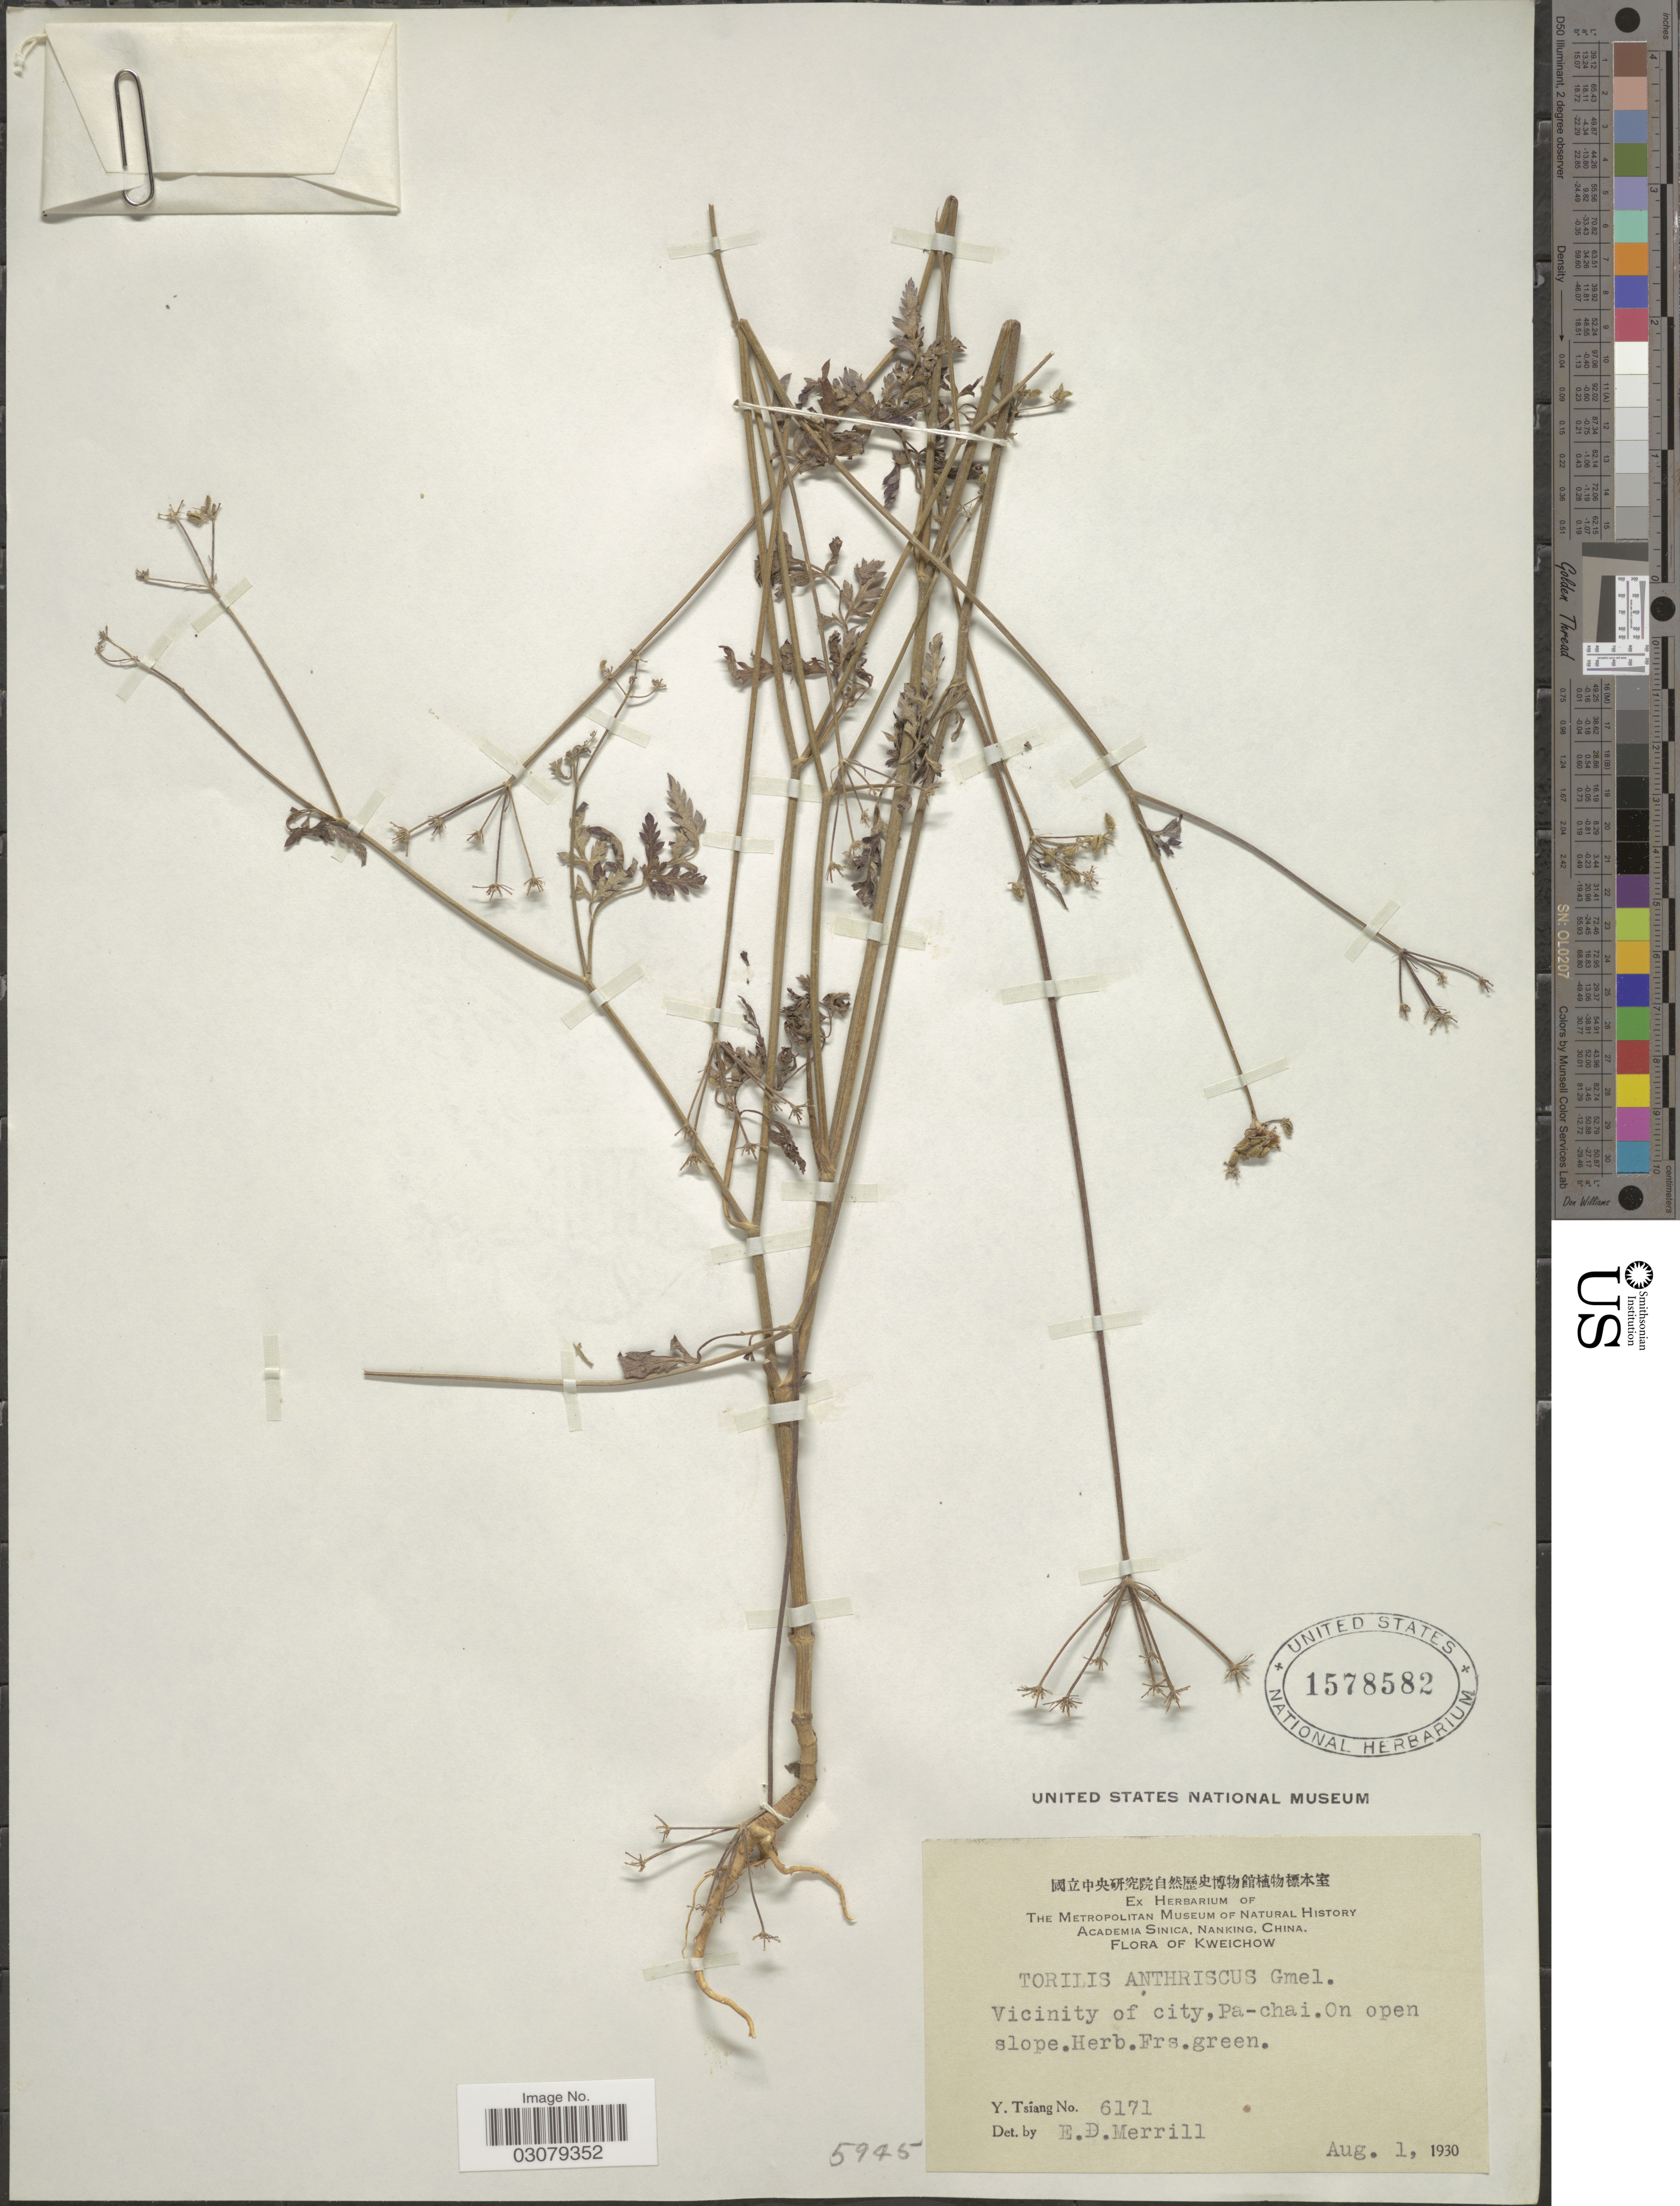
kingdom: Plantae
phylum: Tracheophyta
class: Magnoliopsida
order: Apiales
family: Apiaceae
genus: Torilis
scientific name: Torilis japonica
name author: (Houtt.) DC.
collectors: Y. Tsiang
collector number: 6171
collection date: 1930-08-01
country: China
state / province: Guizhou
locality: Vicinity of city, Pa-chai. Kweichow.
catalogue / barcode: US 1578582